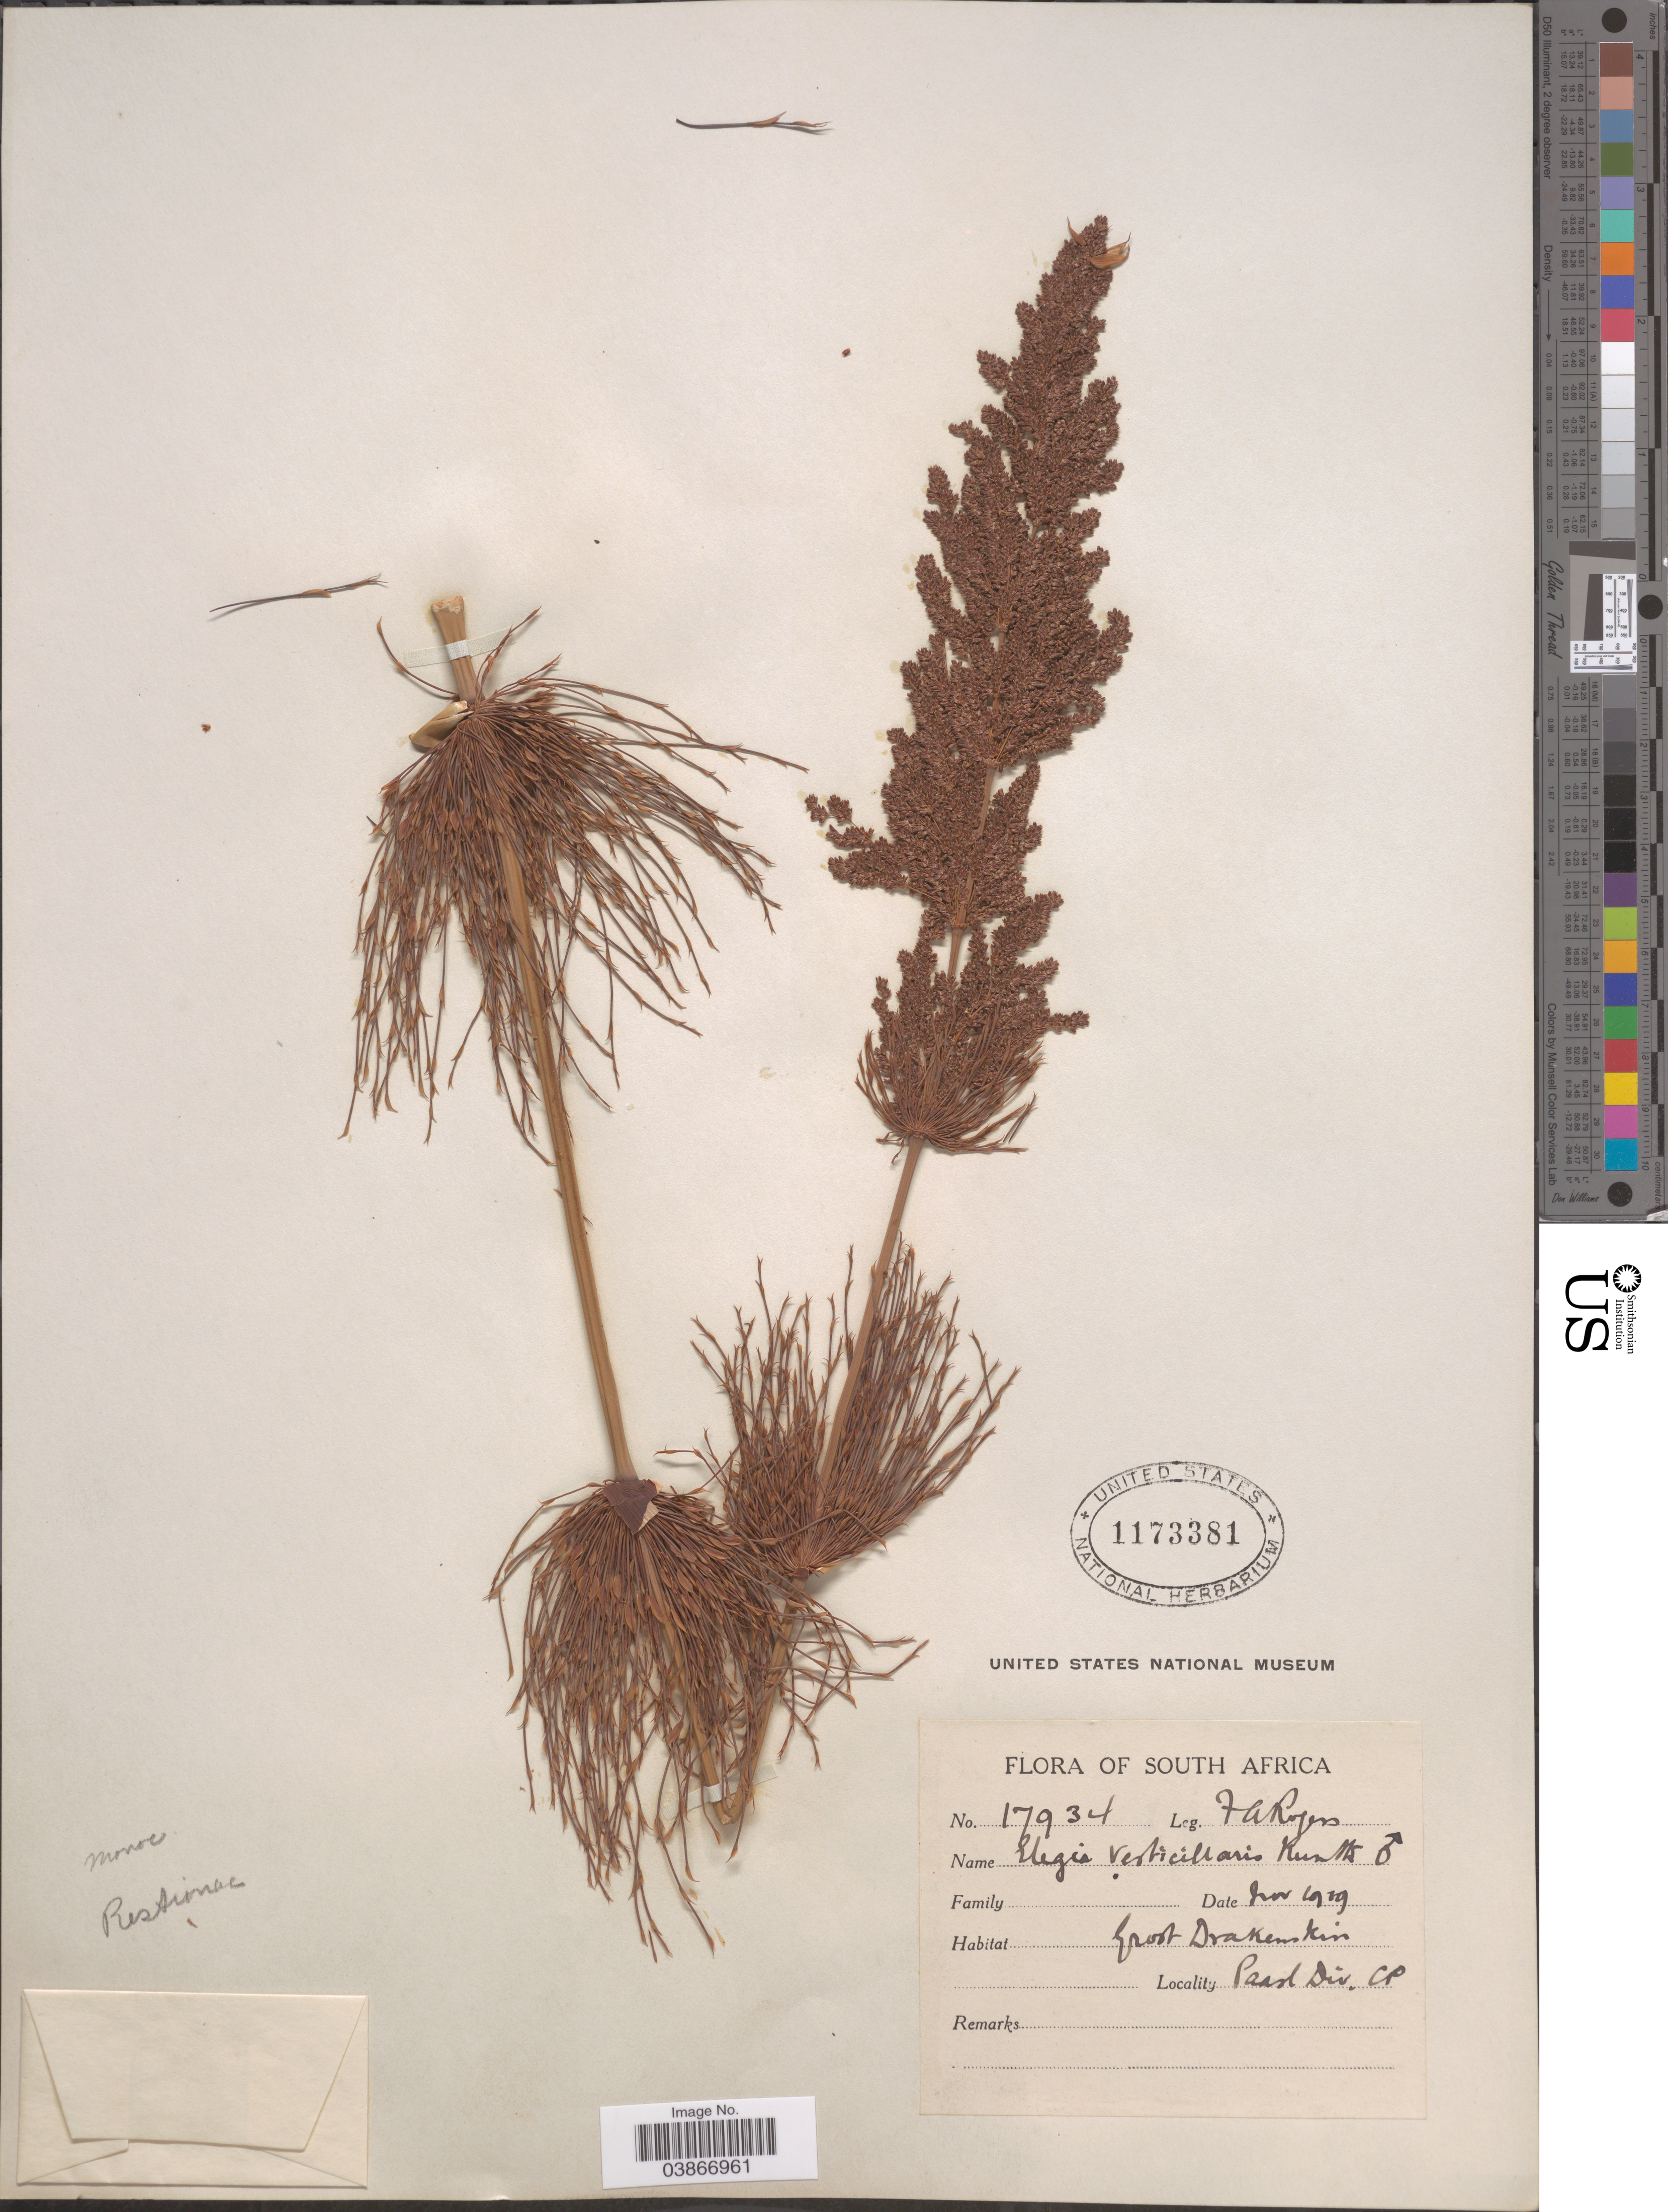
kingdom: Plantae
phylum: Tracheophyta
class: Liliopsida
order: Poales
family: Restionaceae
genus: Elegia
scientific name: Elegia verticillaris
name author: (L. f.) Kunth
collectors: F. A. Rogers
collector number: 17934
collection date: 1929-01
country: South Africa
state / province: Western Cape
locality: Groot Drakenskin. Paarl Div. CP.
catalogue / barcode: US 1173381